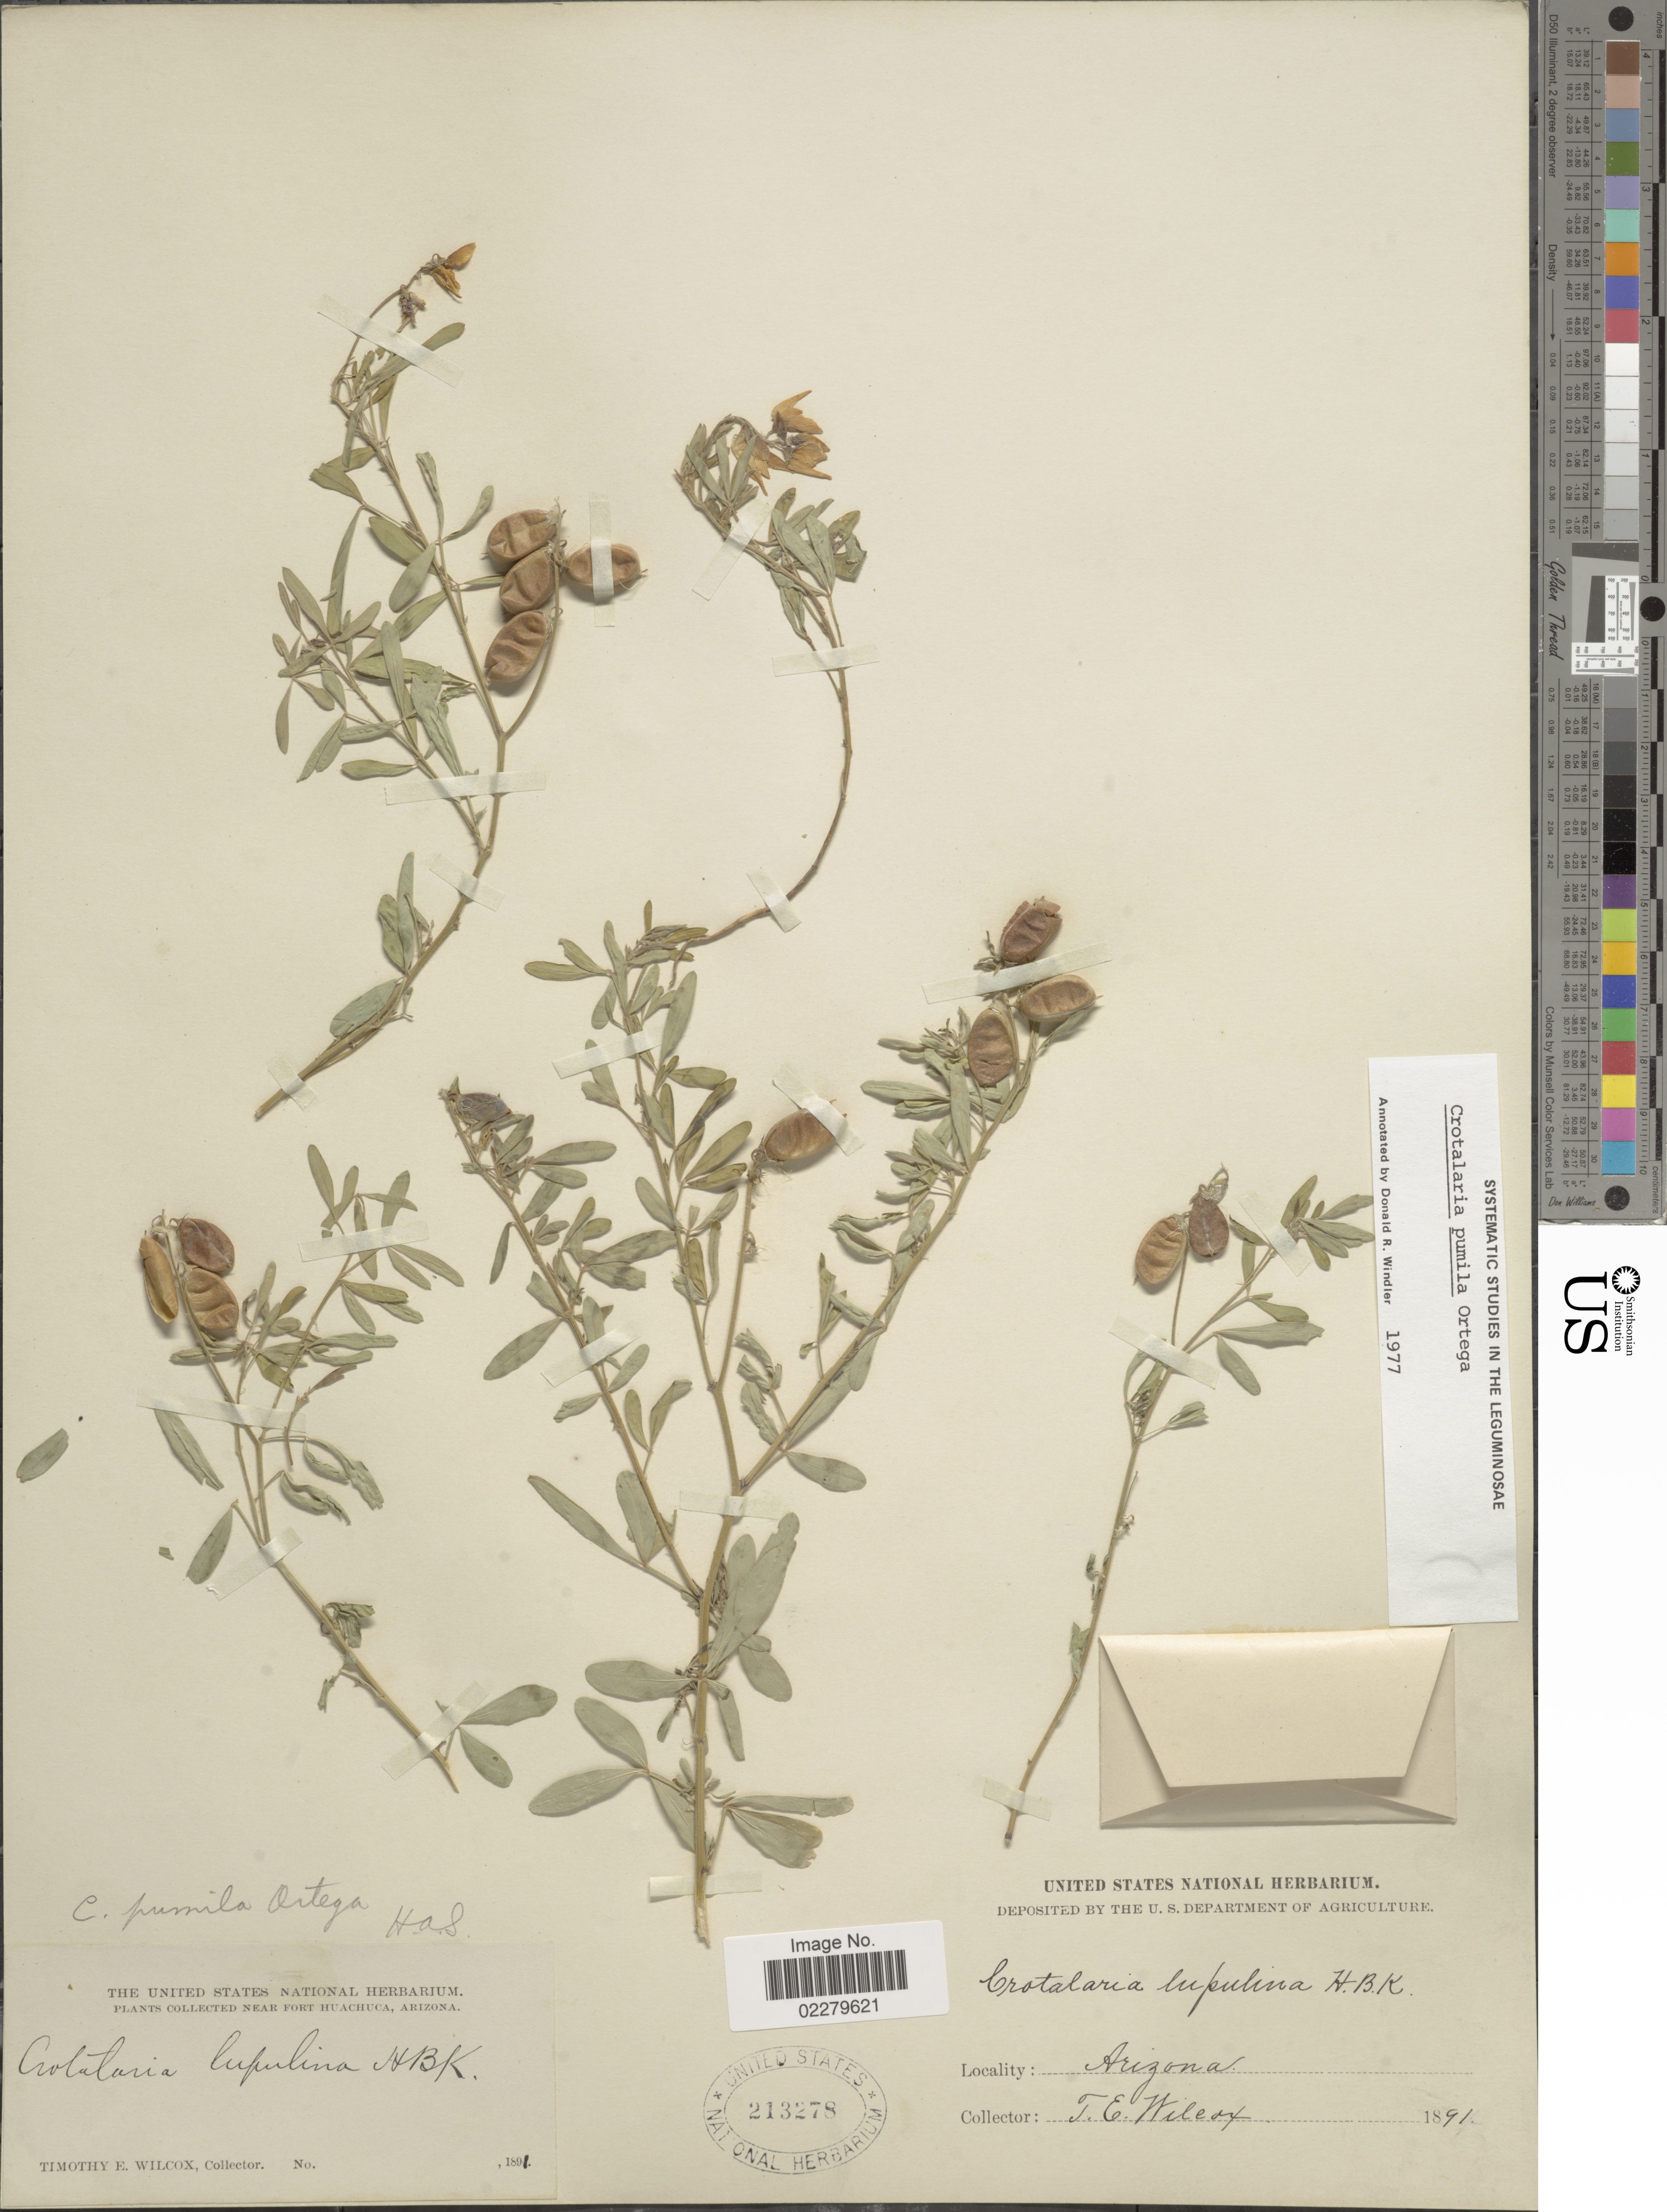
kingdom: Plantae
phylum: Tracheophyta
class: Magnoliopsida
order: Fabales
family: Fabaceae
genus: Crotalaria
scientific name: Crotalaria pumila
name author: Ortega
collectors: T. E. Wilcox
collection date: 1891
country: United States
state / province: Arizona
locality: Fort Huachuca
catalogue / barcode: US 213278